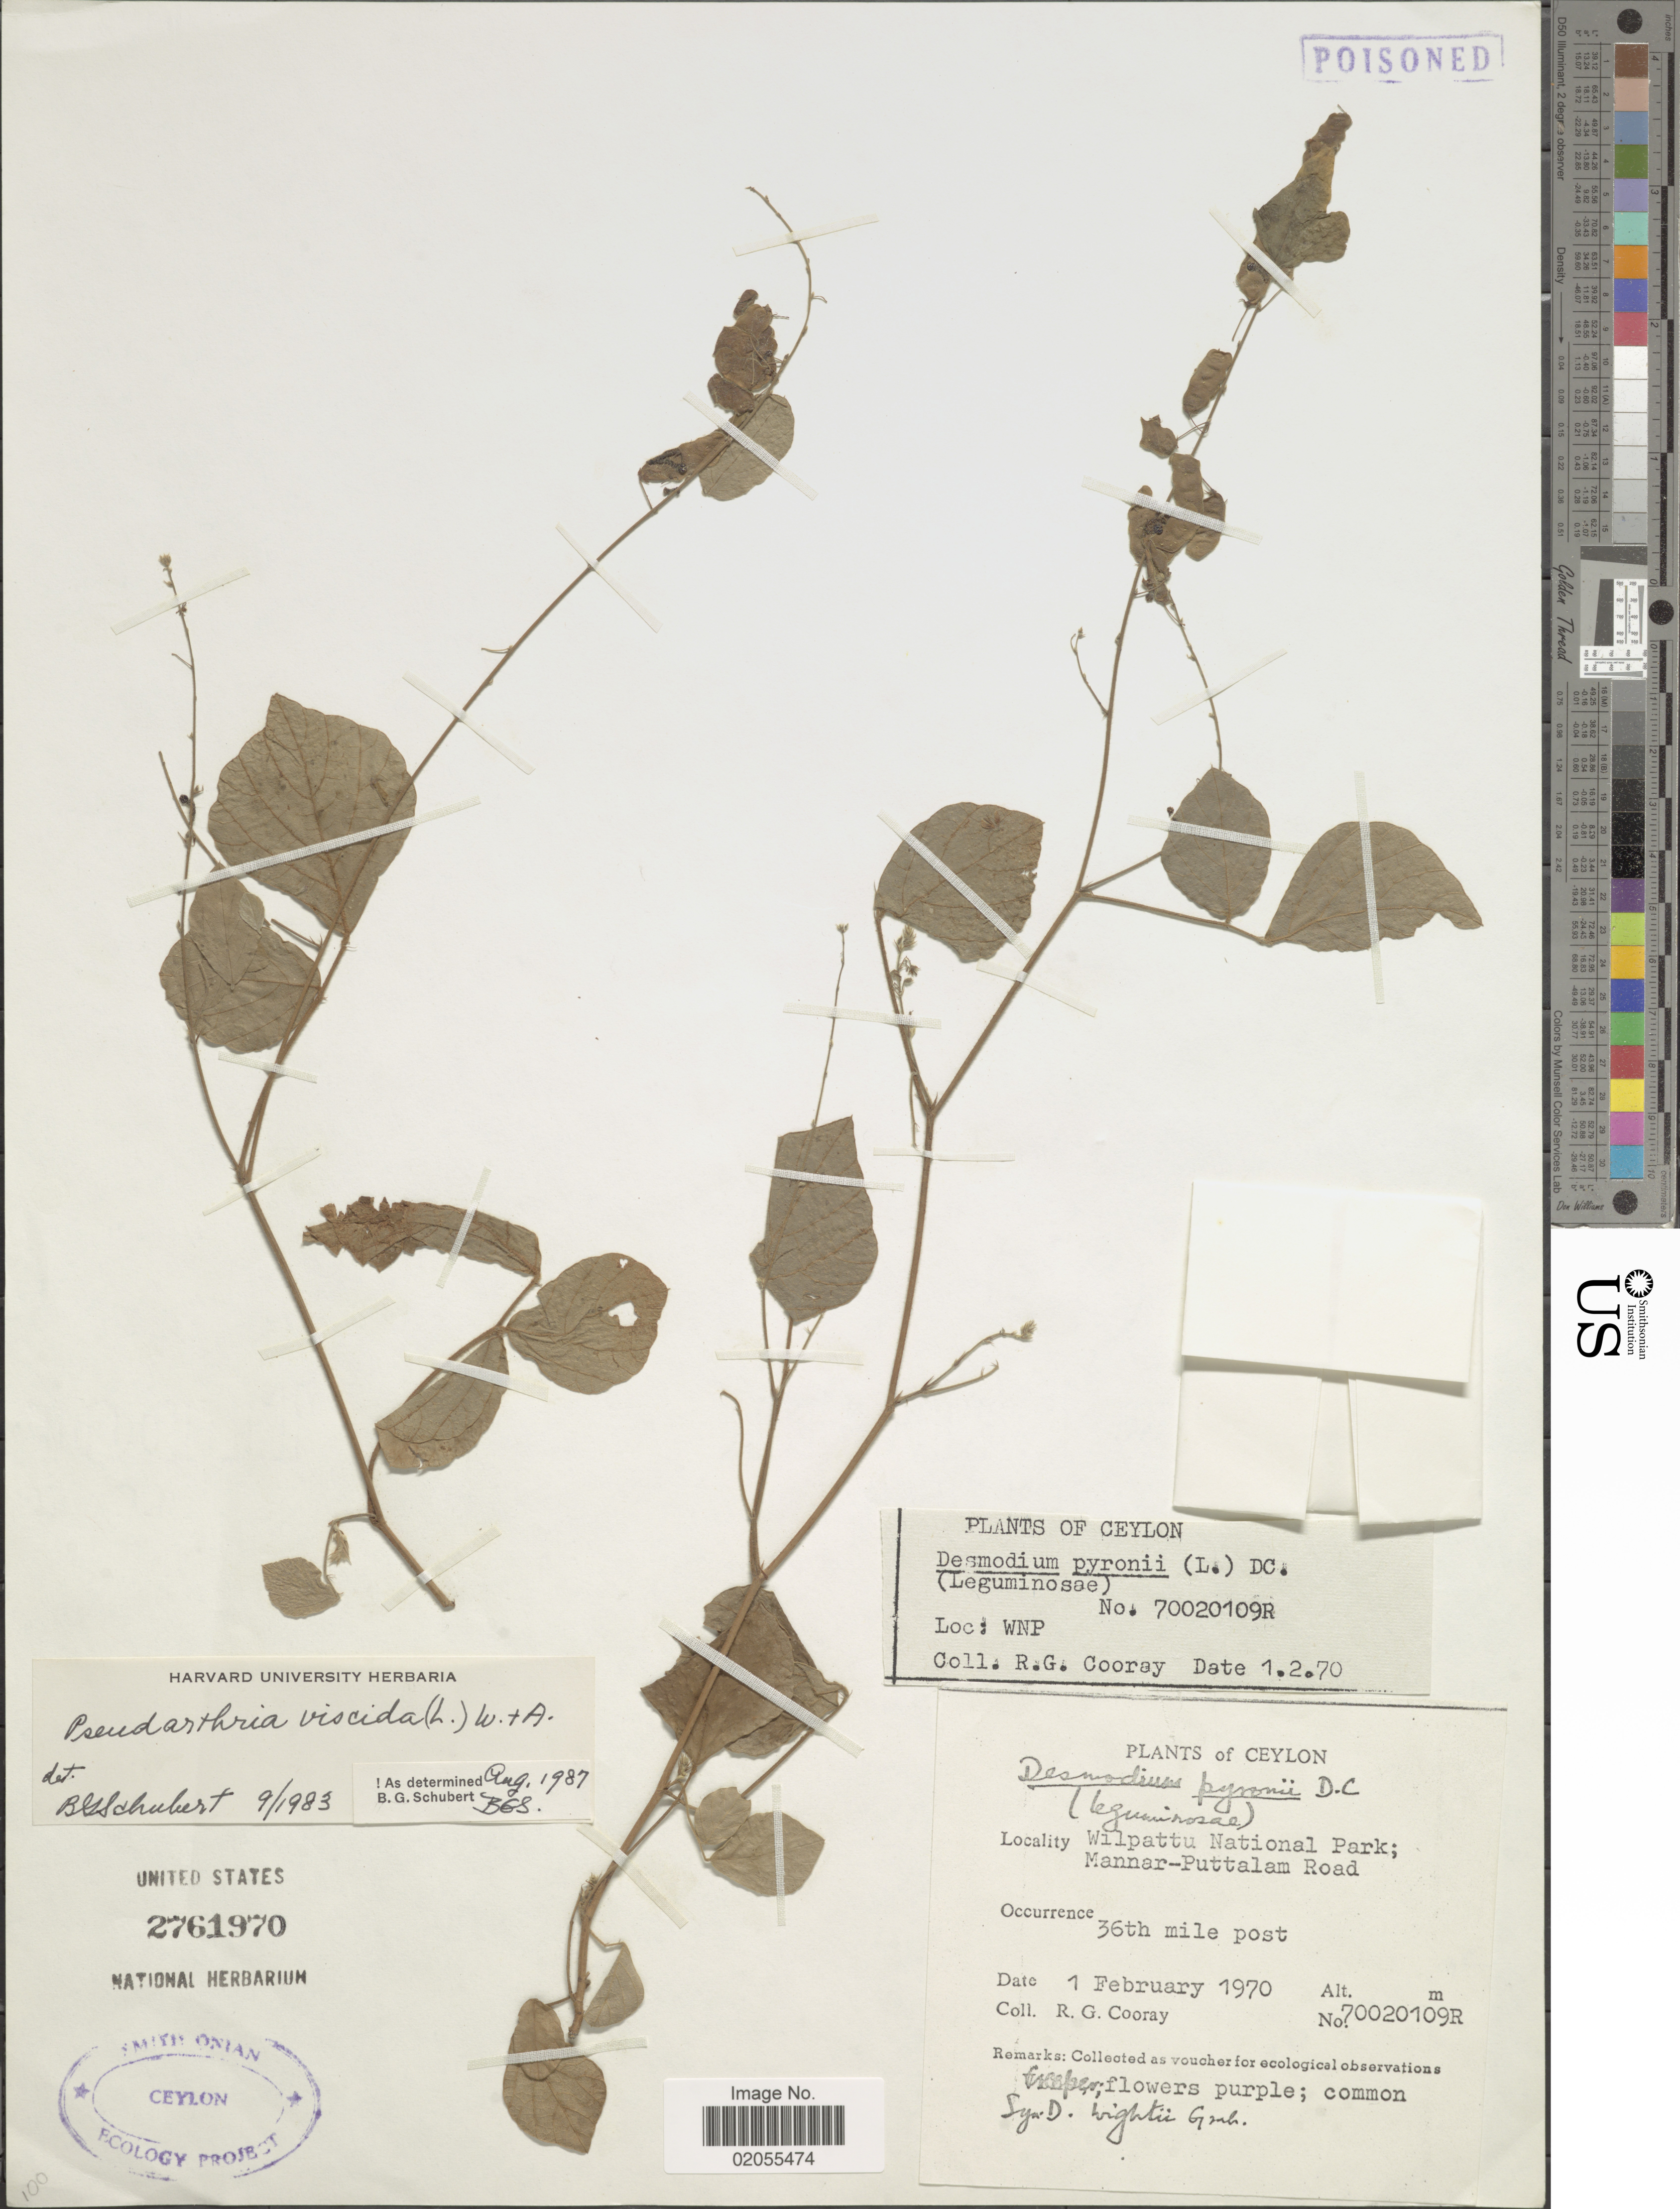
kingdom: Plantae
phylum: Tracheophyta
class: Magnoliopsida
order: Fabales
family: Fabaceae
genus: Pseudarthria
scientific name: Pseudarthria viscida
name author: (L.) Wight & Arn.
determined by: Schubert, Bernice G.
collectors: R. Cooray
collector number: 70020109R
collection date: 1970-02-01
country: Sri Lanka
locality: Ceylon, WNP, Wilpattu National Park, Mannar-Puttalam Road, 36th mile post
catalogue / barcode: US 2761970